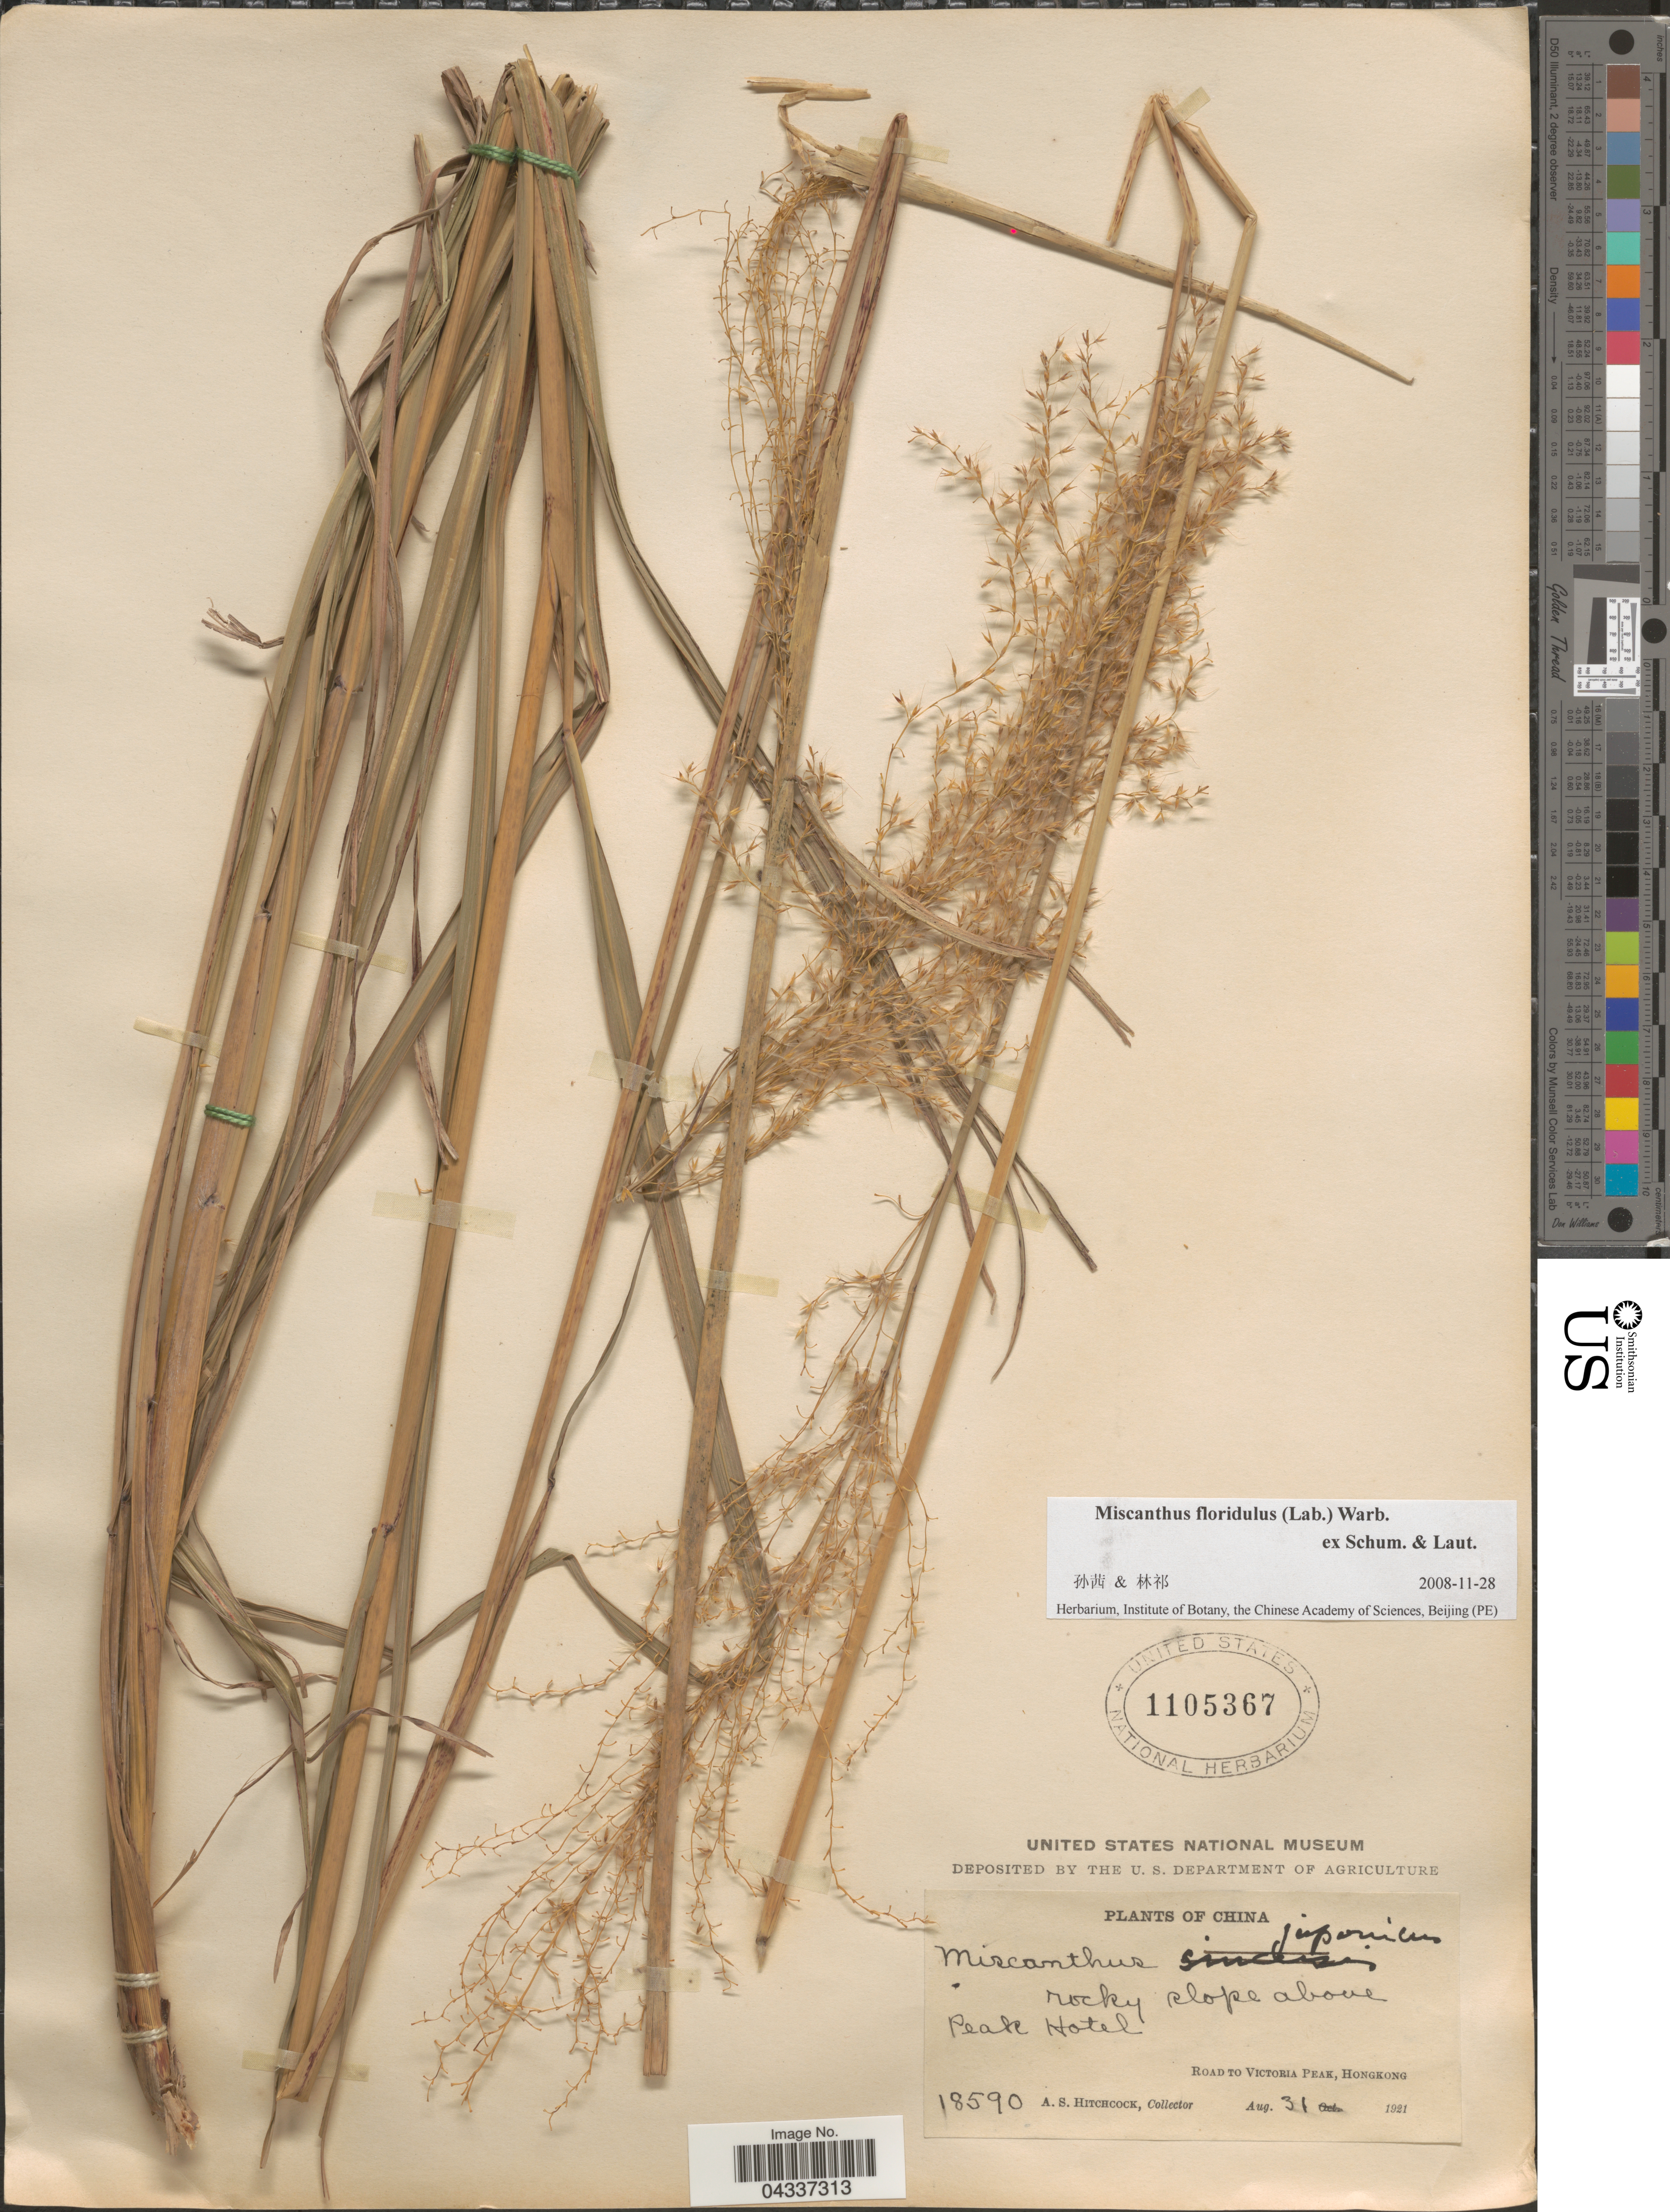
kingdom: Plantae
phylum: Tracheophyta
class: Liliopsida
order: Poales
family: Poaceae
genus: Miscanthus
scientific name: Miscanthus floridulus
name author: (Labill.) Warb.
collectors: A. S. Hitchcock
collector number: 18590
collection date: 1921-08-31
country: China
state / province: Hong Kong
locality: Rocky slope above Peak Hotel. Road to Victoria Peak, Hongkong.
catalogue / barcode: US 1105367